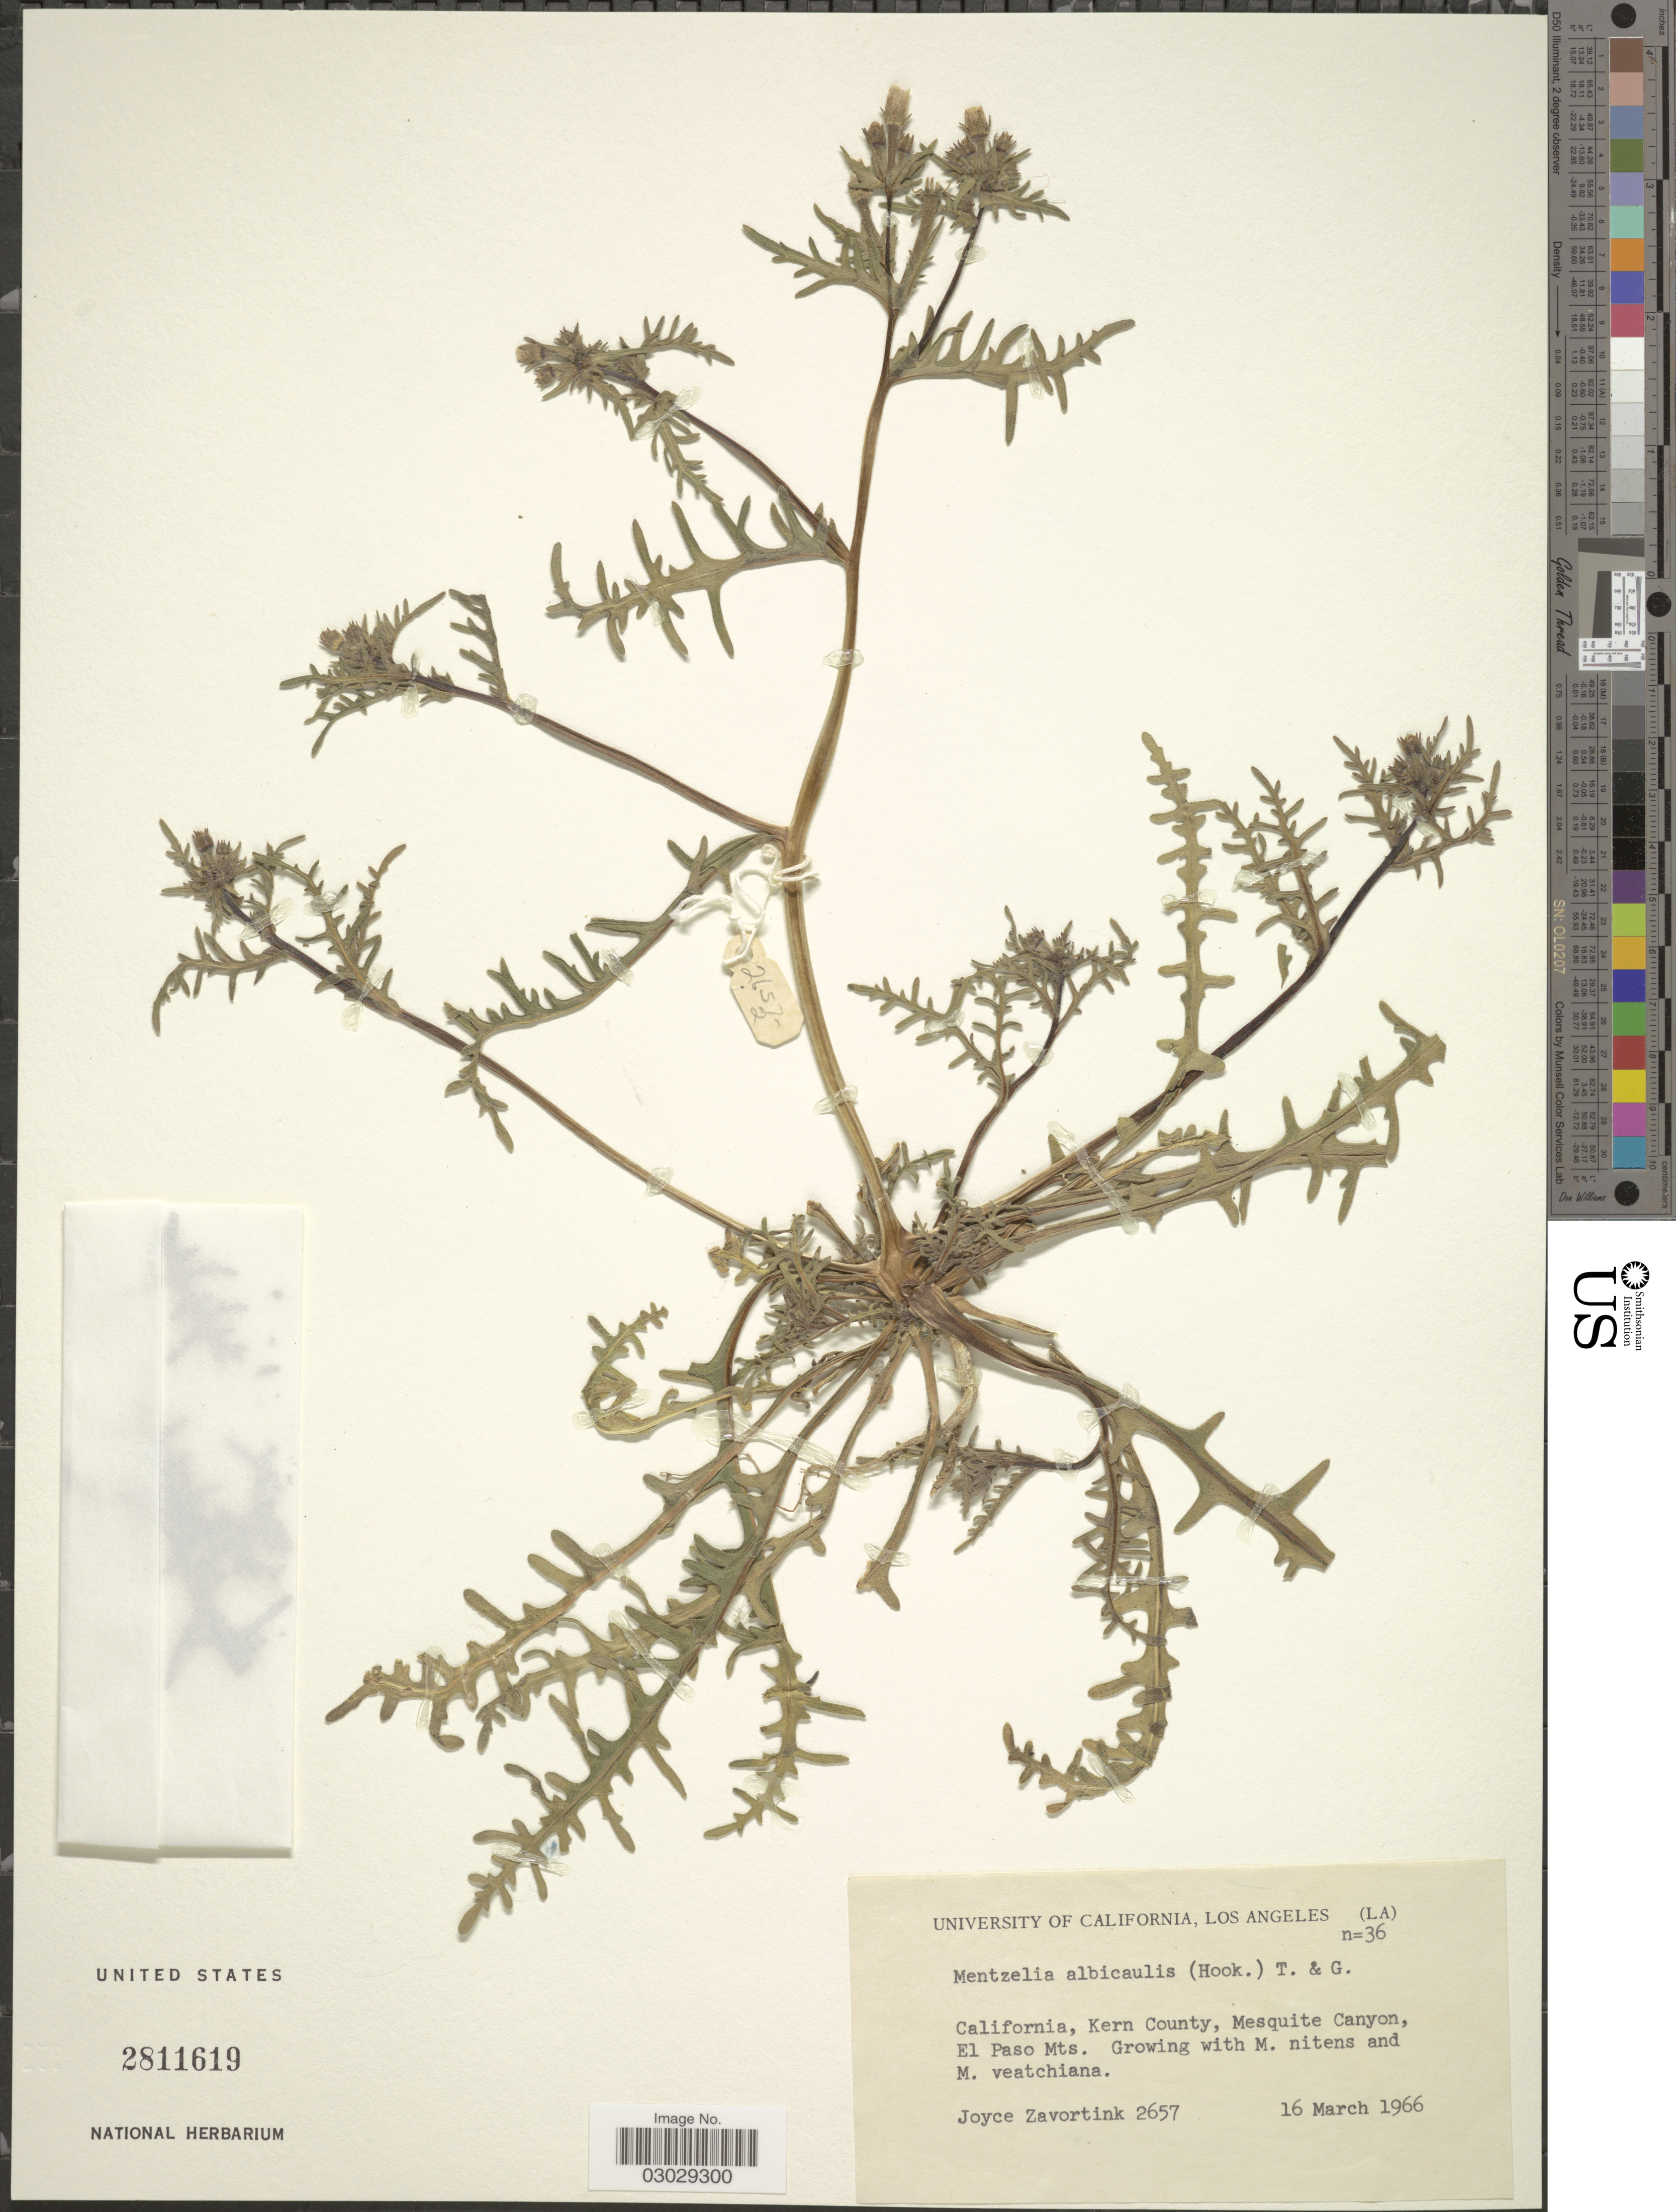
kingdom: Plantae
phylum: Tracheophyta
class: Magnoliopsida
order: Cornales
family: Loasaceae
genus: Mentzelia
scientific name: Mentzelia albicaulis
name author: (Douglas ex Hook.) Douglas ex Torr. & A. Gray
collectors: J. Zavortink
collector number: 2657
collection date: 1966-03-16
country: United States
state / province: California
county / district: Kern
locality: Kern County, Mesquite Canyon, El Paso Mts.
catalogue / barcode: US 2811619